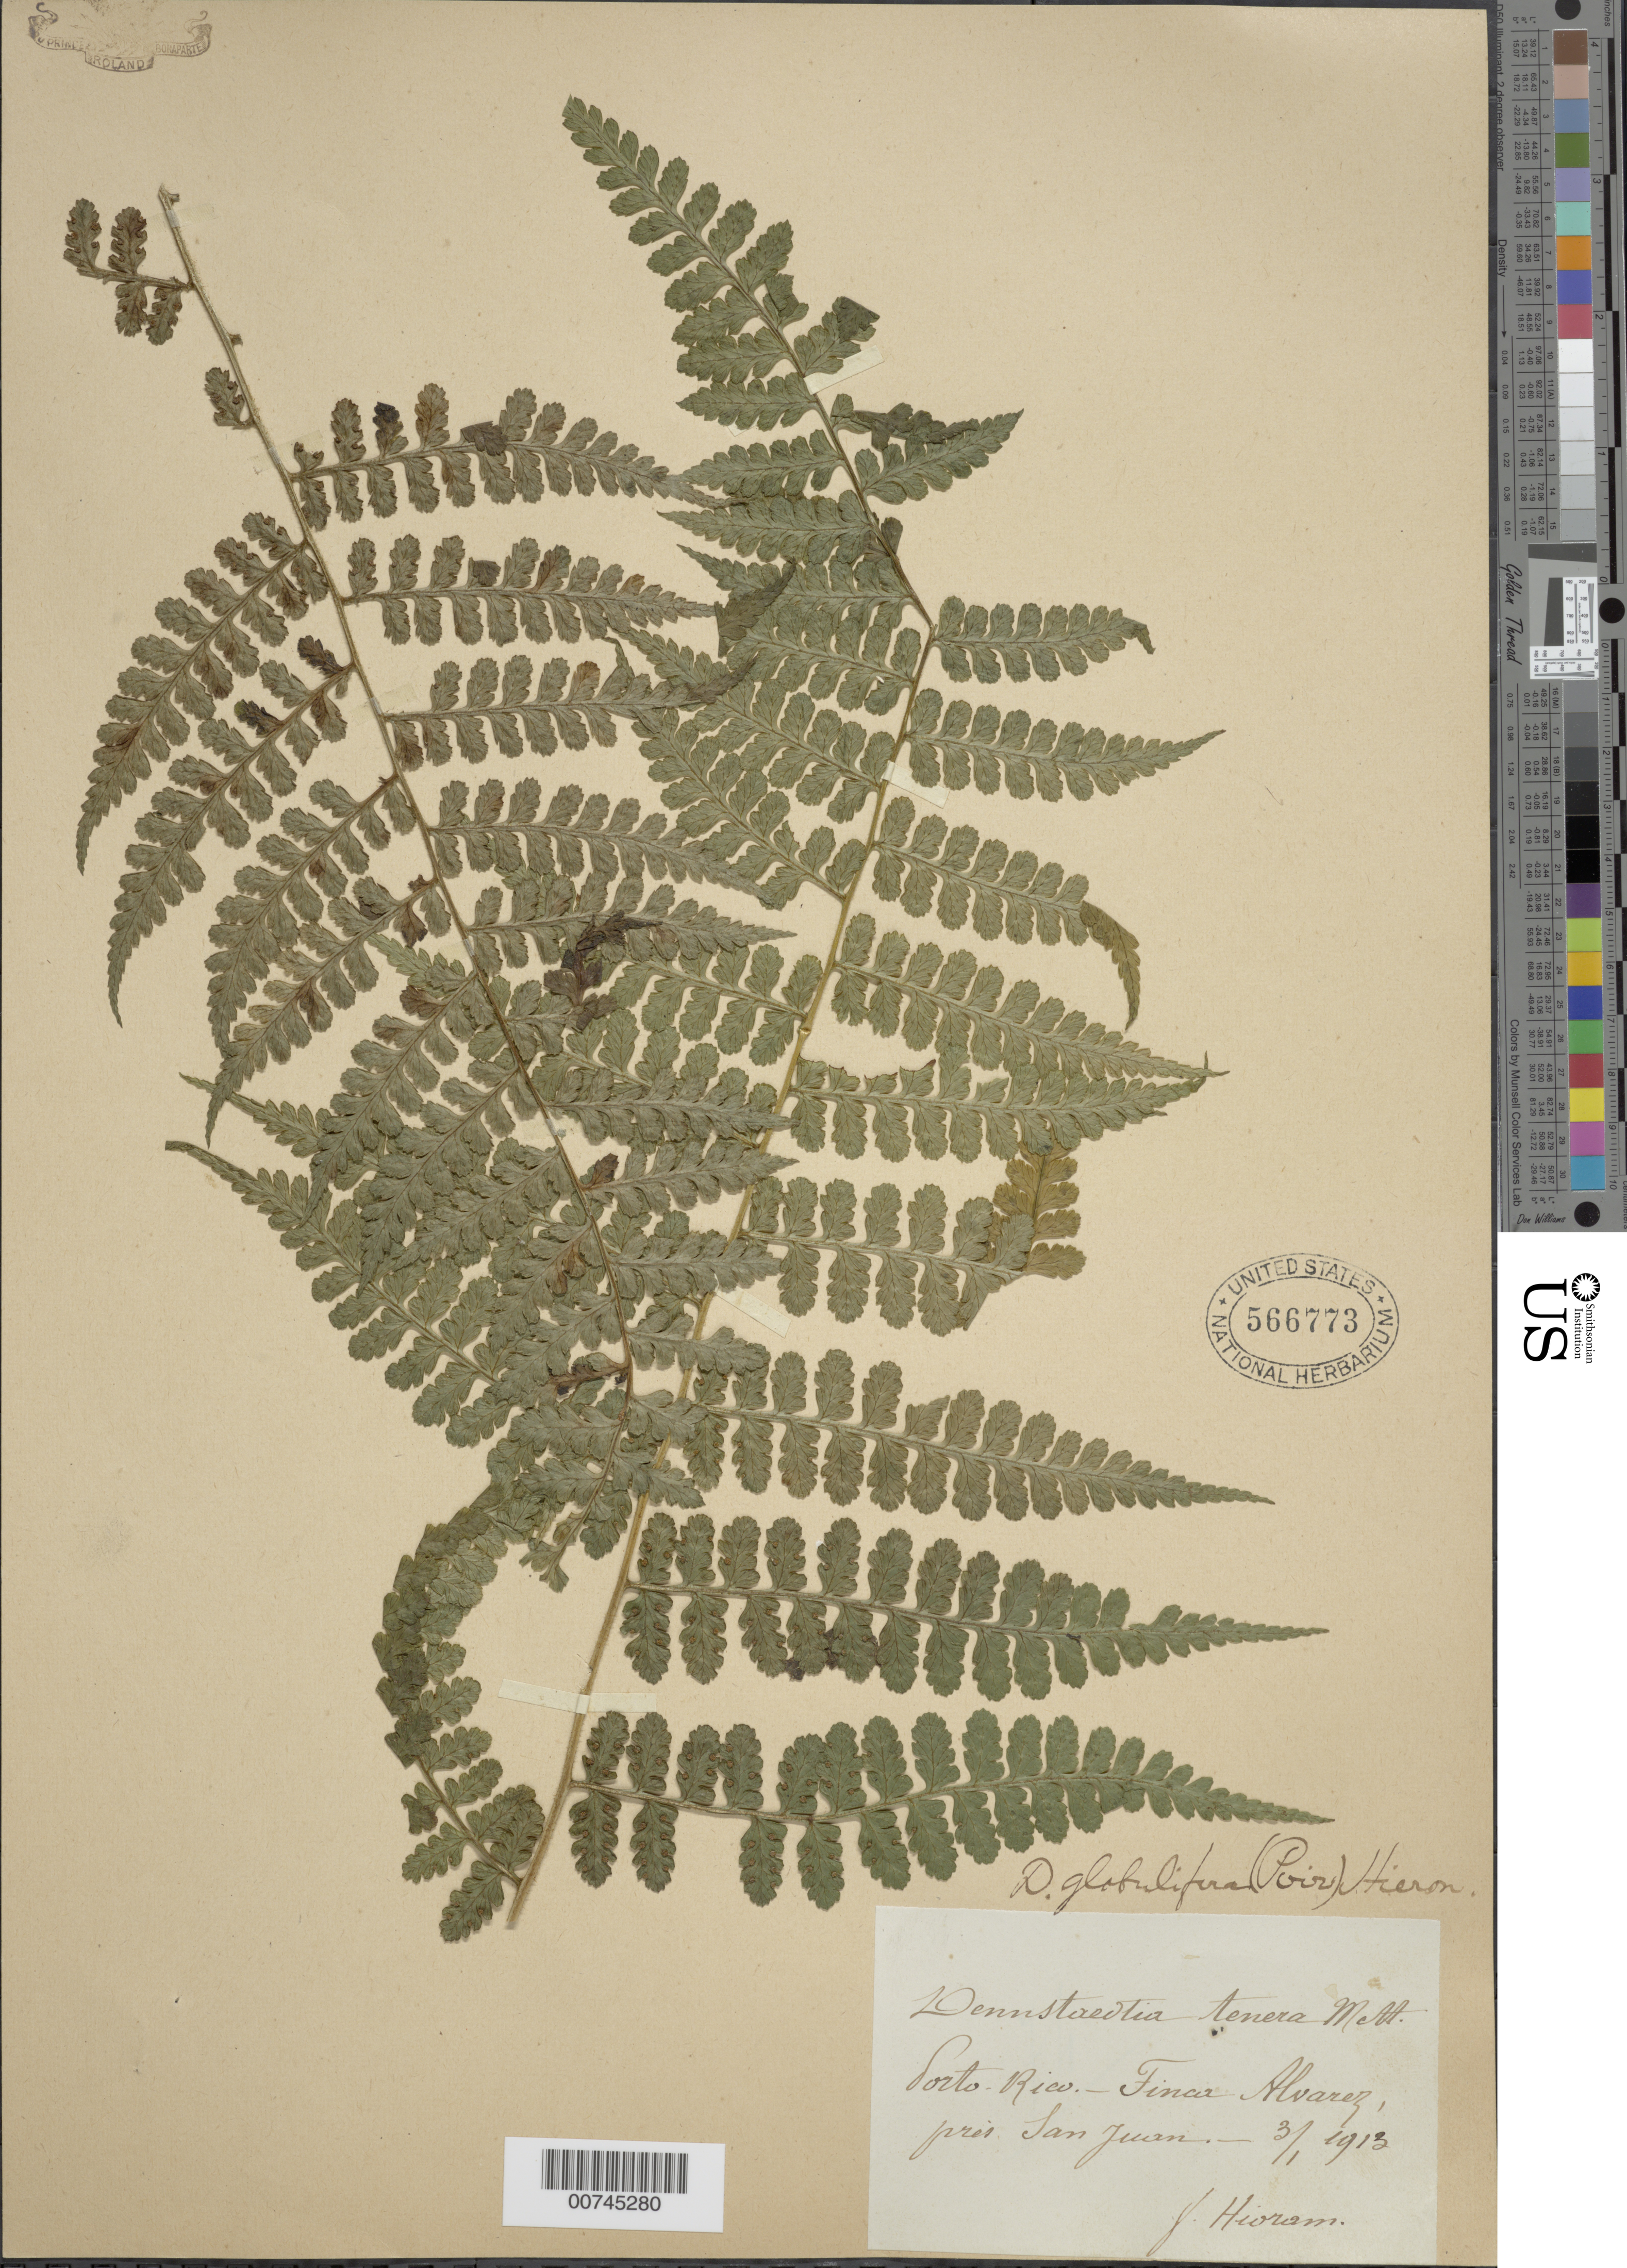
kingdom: Plantae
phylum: Tracheophyta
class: Polypodiopsida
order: Polypodiales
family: Dennstaedtiaceae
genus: Dennstaedtia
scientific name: Dennstaedtia globulifera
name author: (Poir.) Hieron.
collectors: Bro. Hioram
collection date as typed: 01 Mar 1913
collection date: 1913-03-01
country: Puerto Rico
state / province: San Juan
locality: Finca Alvarez pres San Juan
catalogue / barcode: US 566773